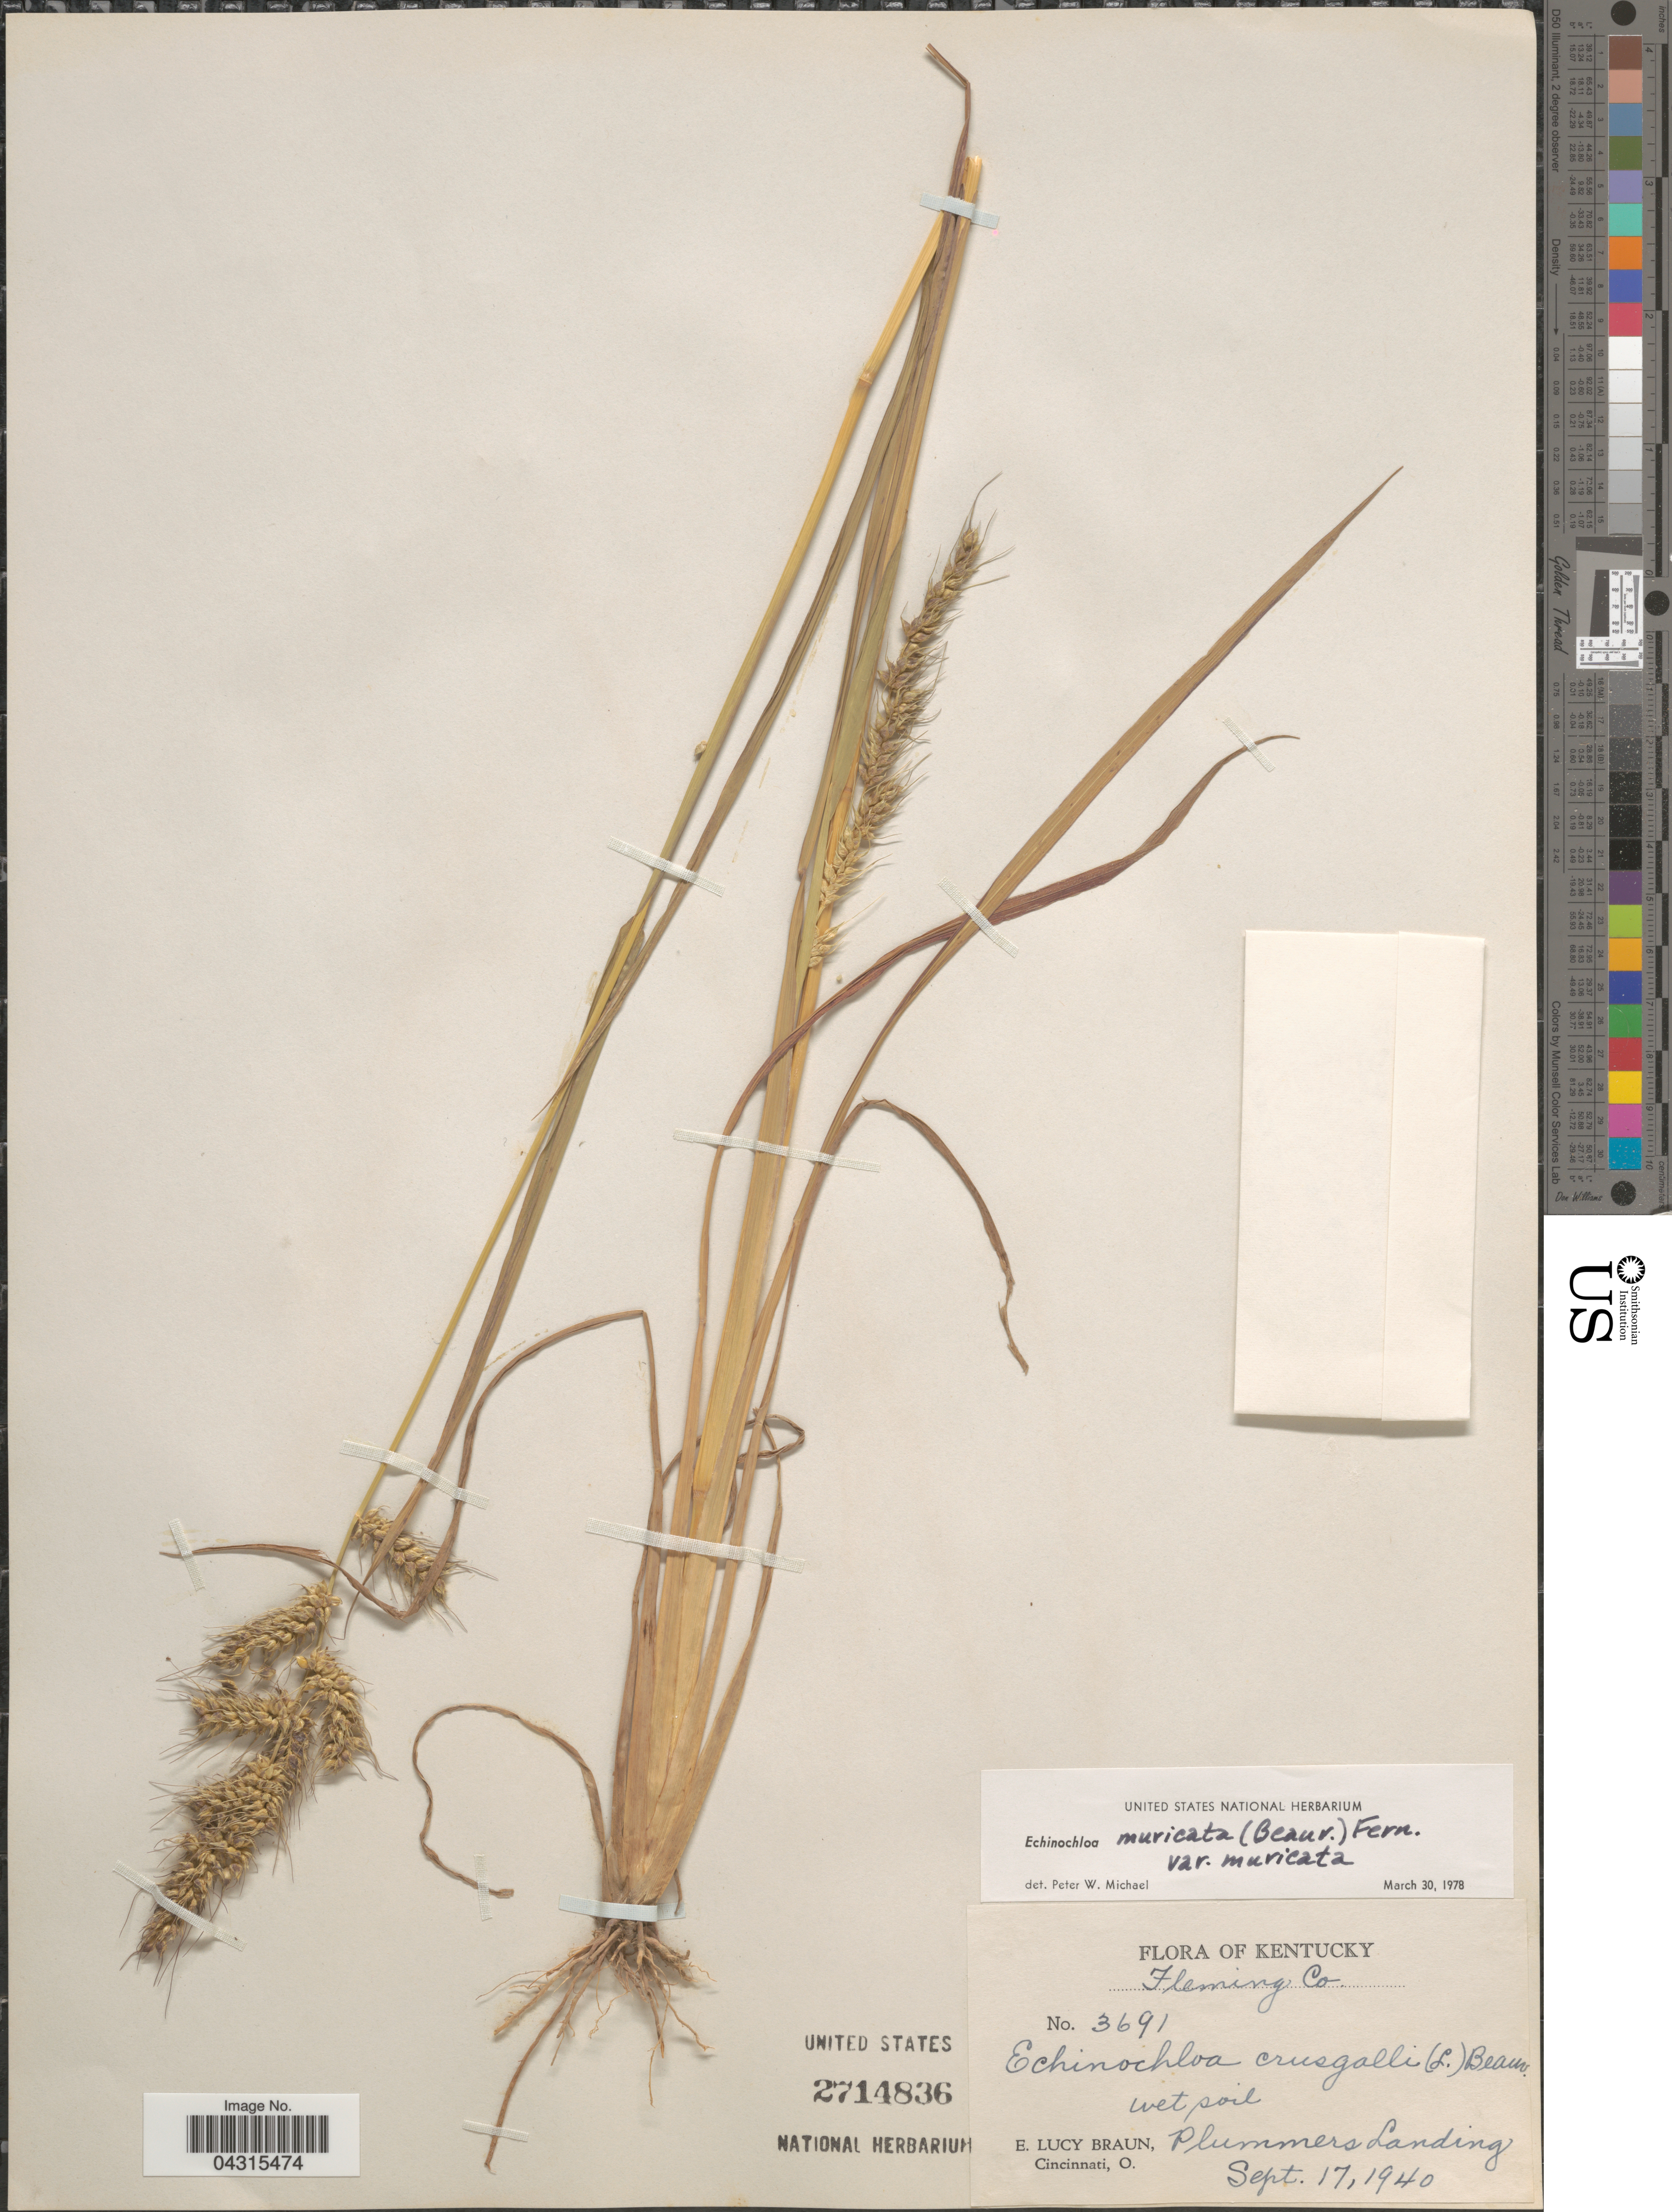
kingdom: Plantae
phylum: Tracheophyta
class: Liliopsida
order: Poales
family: Poaceae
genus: Echinochloa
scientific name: Echinochloa muricata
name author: (P. Beauv.) Fernald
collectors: E. L. Braun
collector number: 3691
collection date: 1940-09-17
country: United States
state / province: Kentucky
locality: Fleming Co. Plummers Landing.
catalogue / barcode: US 2714836